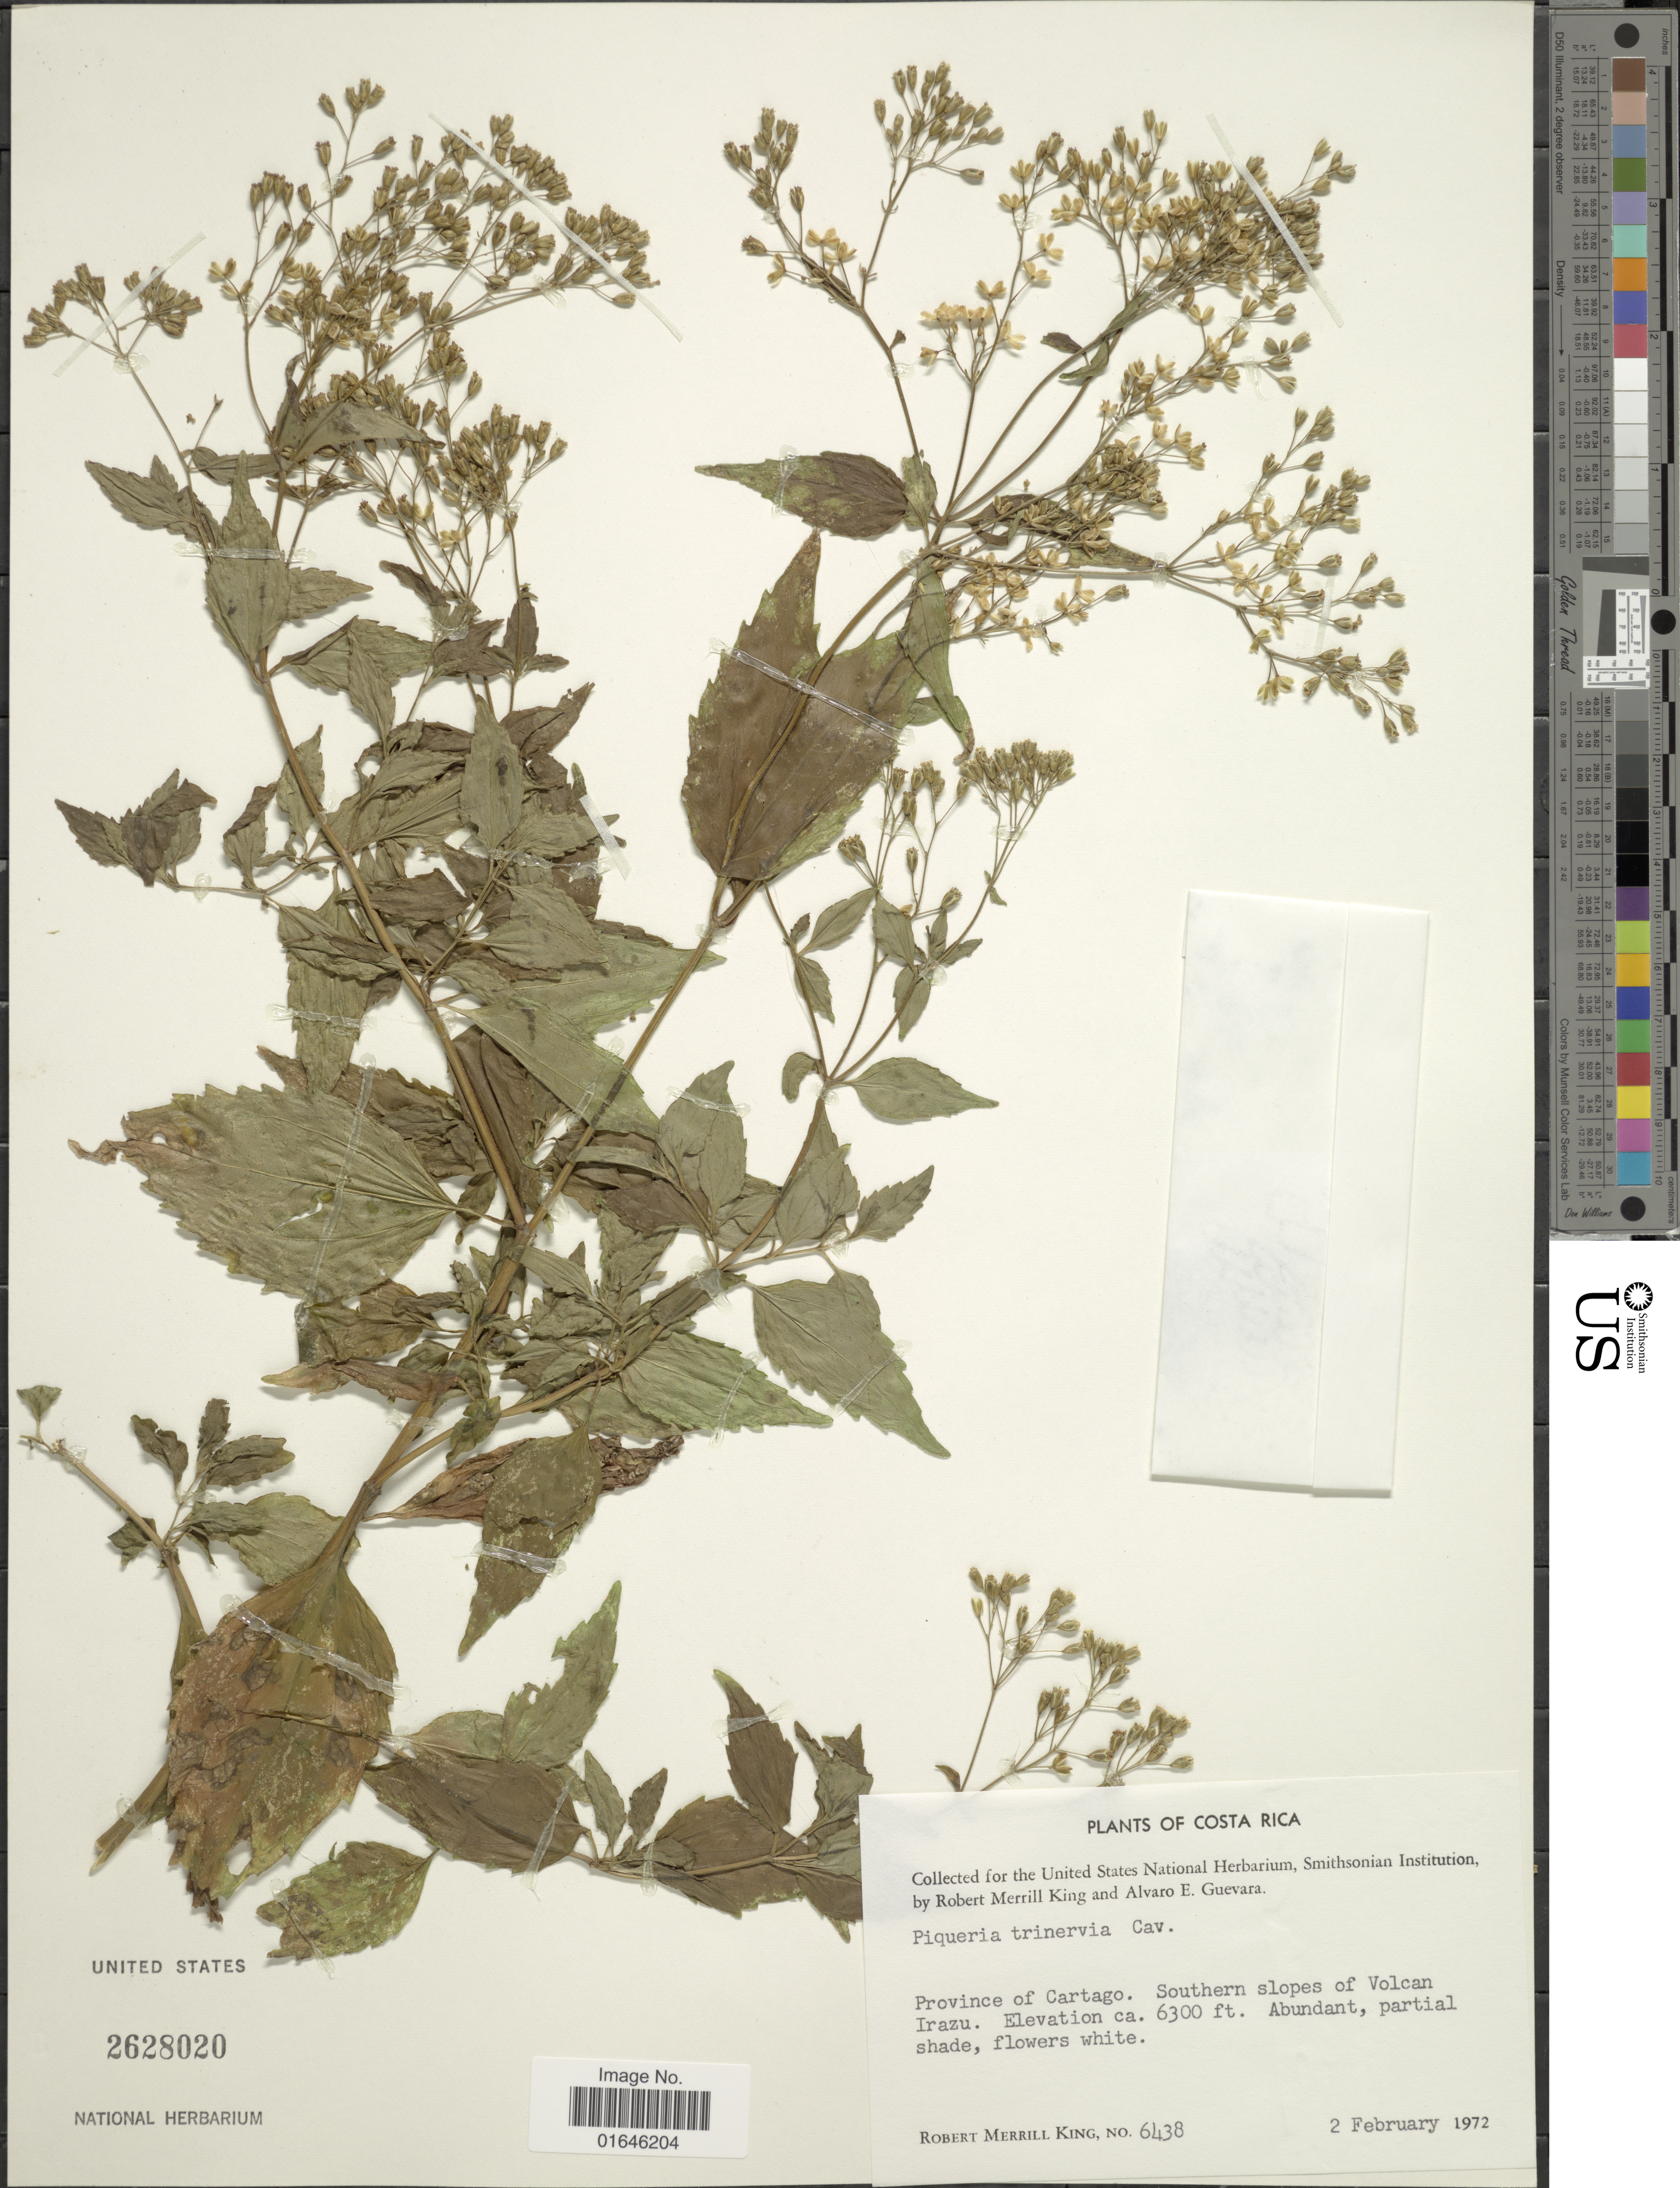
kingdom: Plantae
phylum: Tracheophyta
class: Magnoliopsida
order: Asterales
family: Asteraceae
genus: Piqueria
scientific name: Piqueria trinervia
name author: Cav.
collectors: R. M. King & A. E. Guevara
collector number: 6438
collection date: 1972-02-02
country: Costa Rica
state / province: Cartago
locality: Southern slopes of Volcan Irazu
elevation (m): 1920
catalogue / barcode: US 2628020